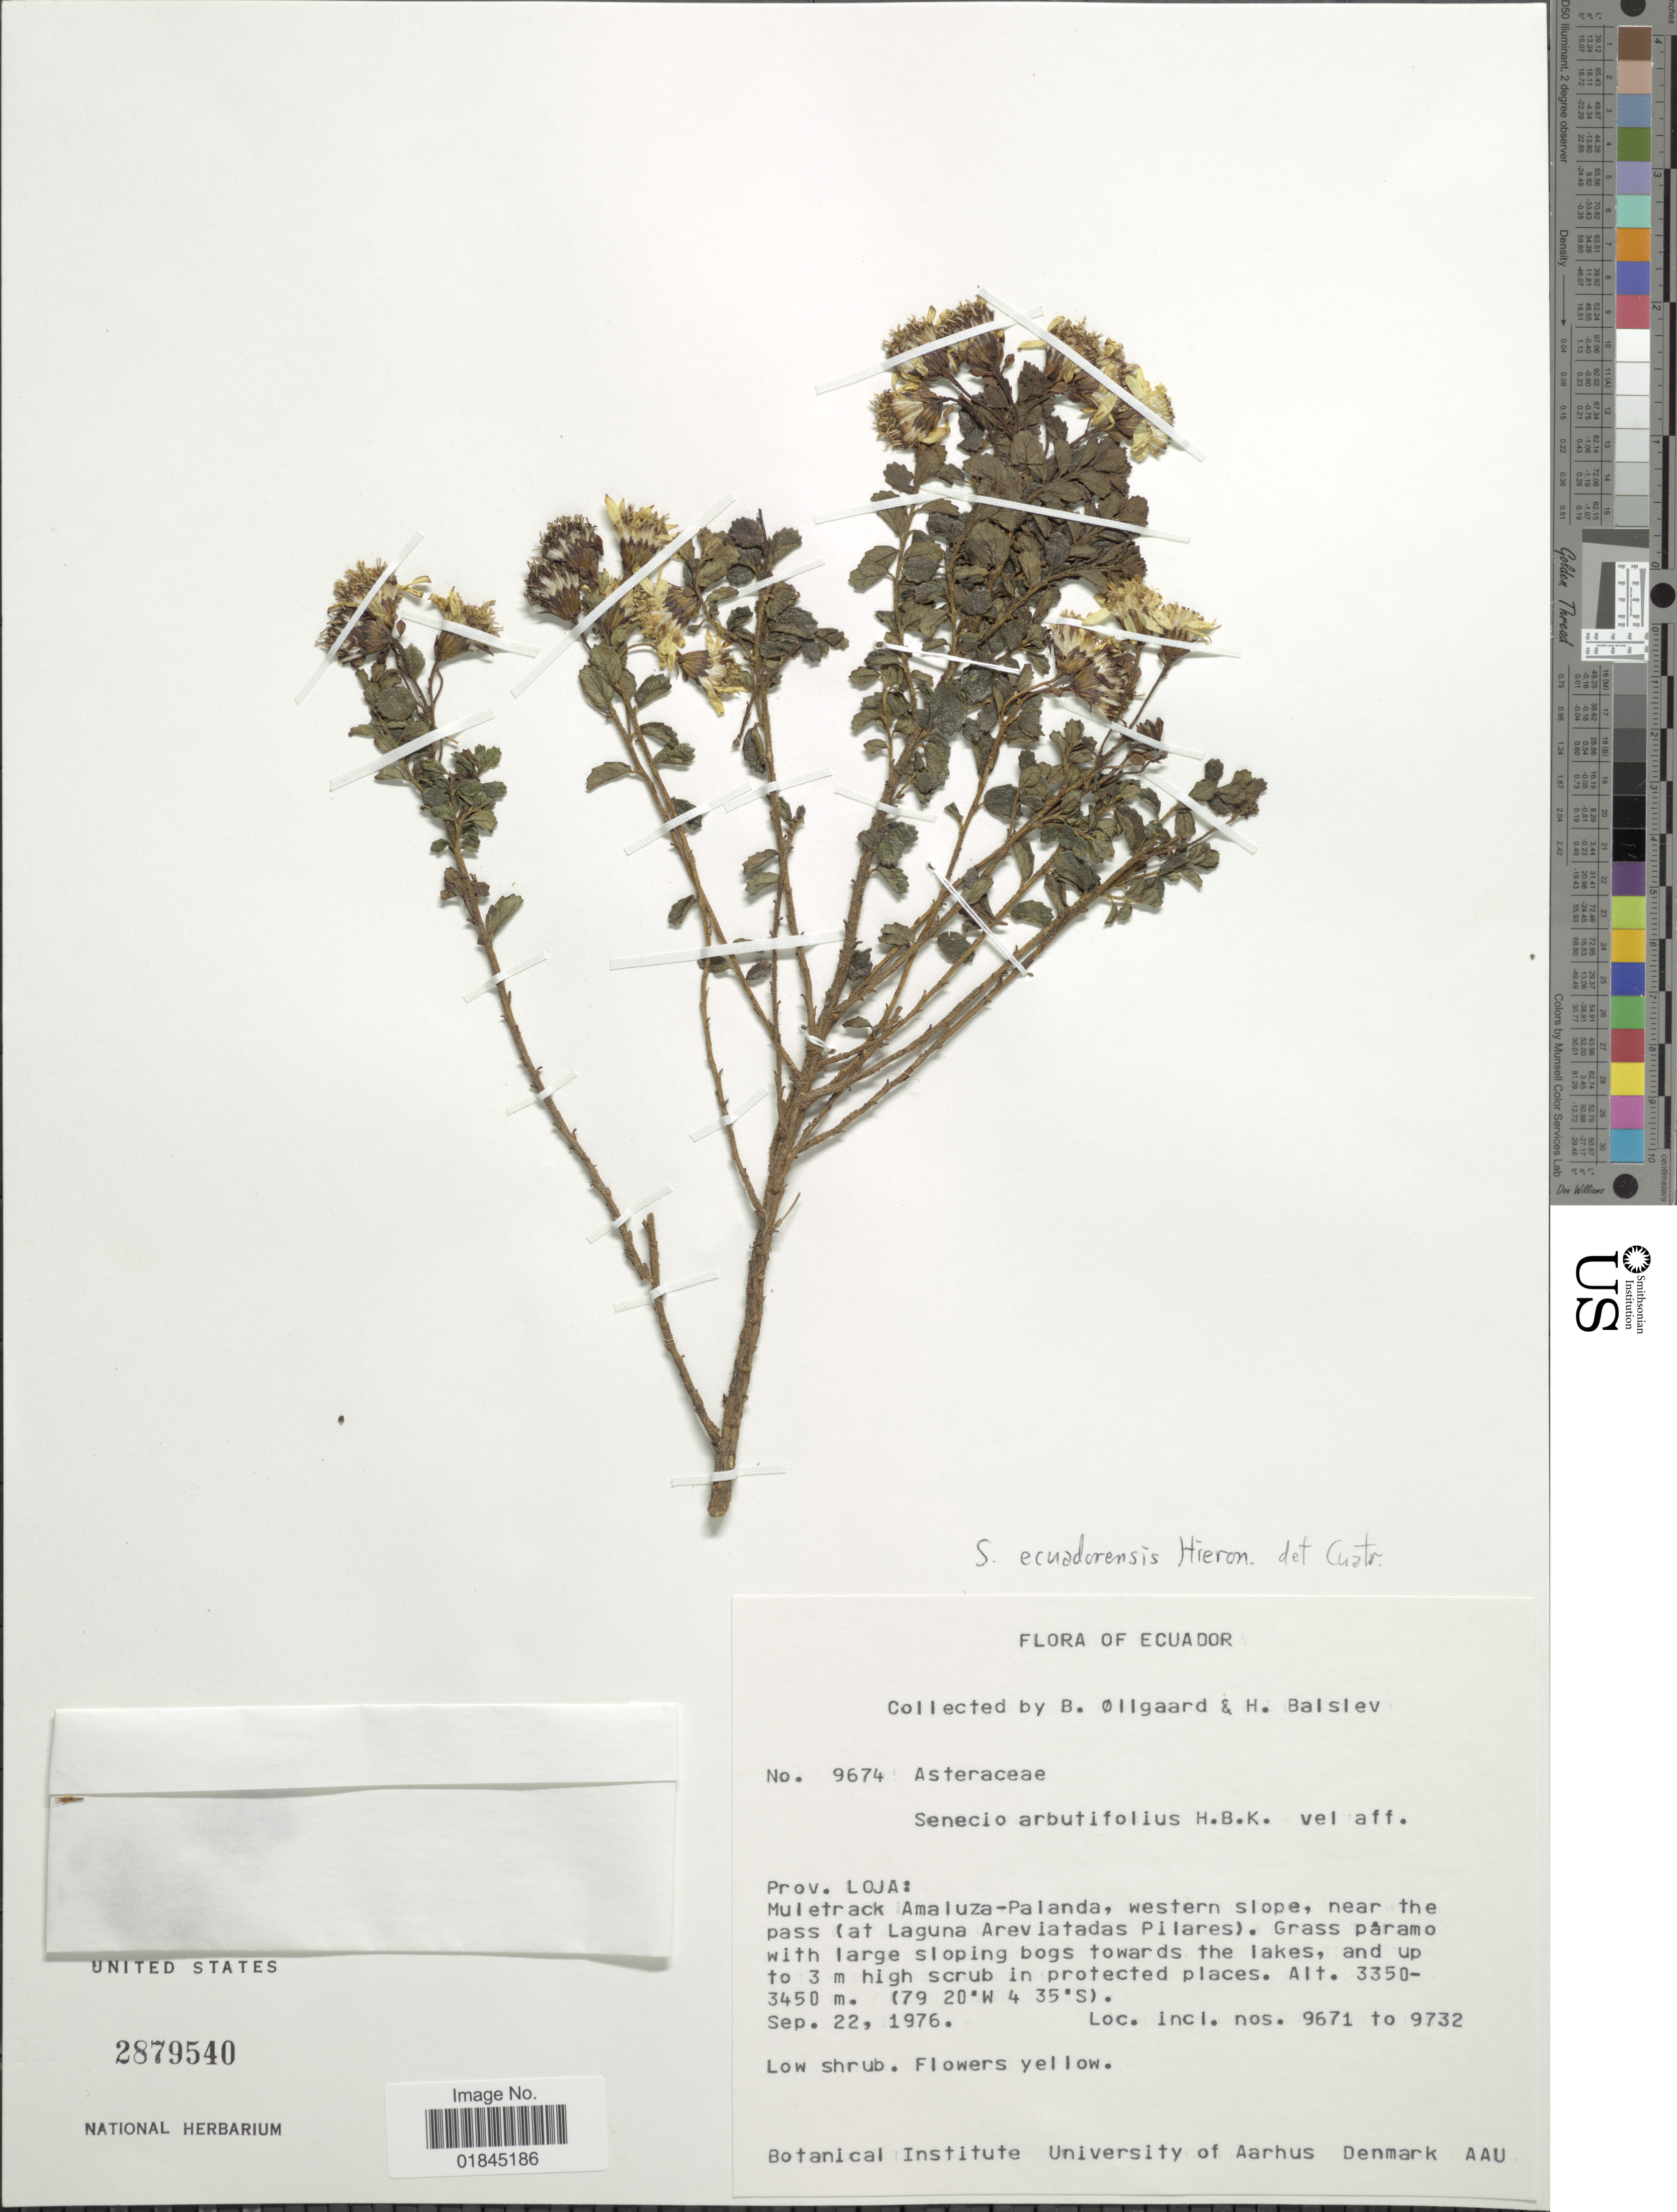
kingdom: Plantae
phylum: Tracheophyta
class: Magnoliopsida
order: Asterales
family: Asteraceae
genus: Pentacalia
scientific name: Pentacalia arbutifolia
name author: (Kunth) Cuatrec.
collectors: B. Øllgaard & H. Balslev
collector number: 9674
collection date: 1976-09-22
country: Ecuador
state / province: Loja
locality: Prov. Loja: Muletrack Amaluza-Palanda, western slope, near the pass (at Laguna Areviatadas Pilares)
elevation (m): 3350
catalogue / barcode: US 2879540